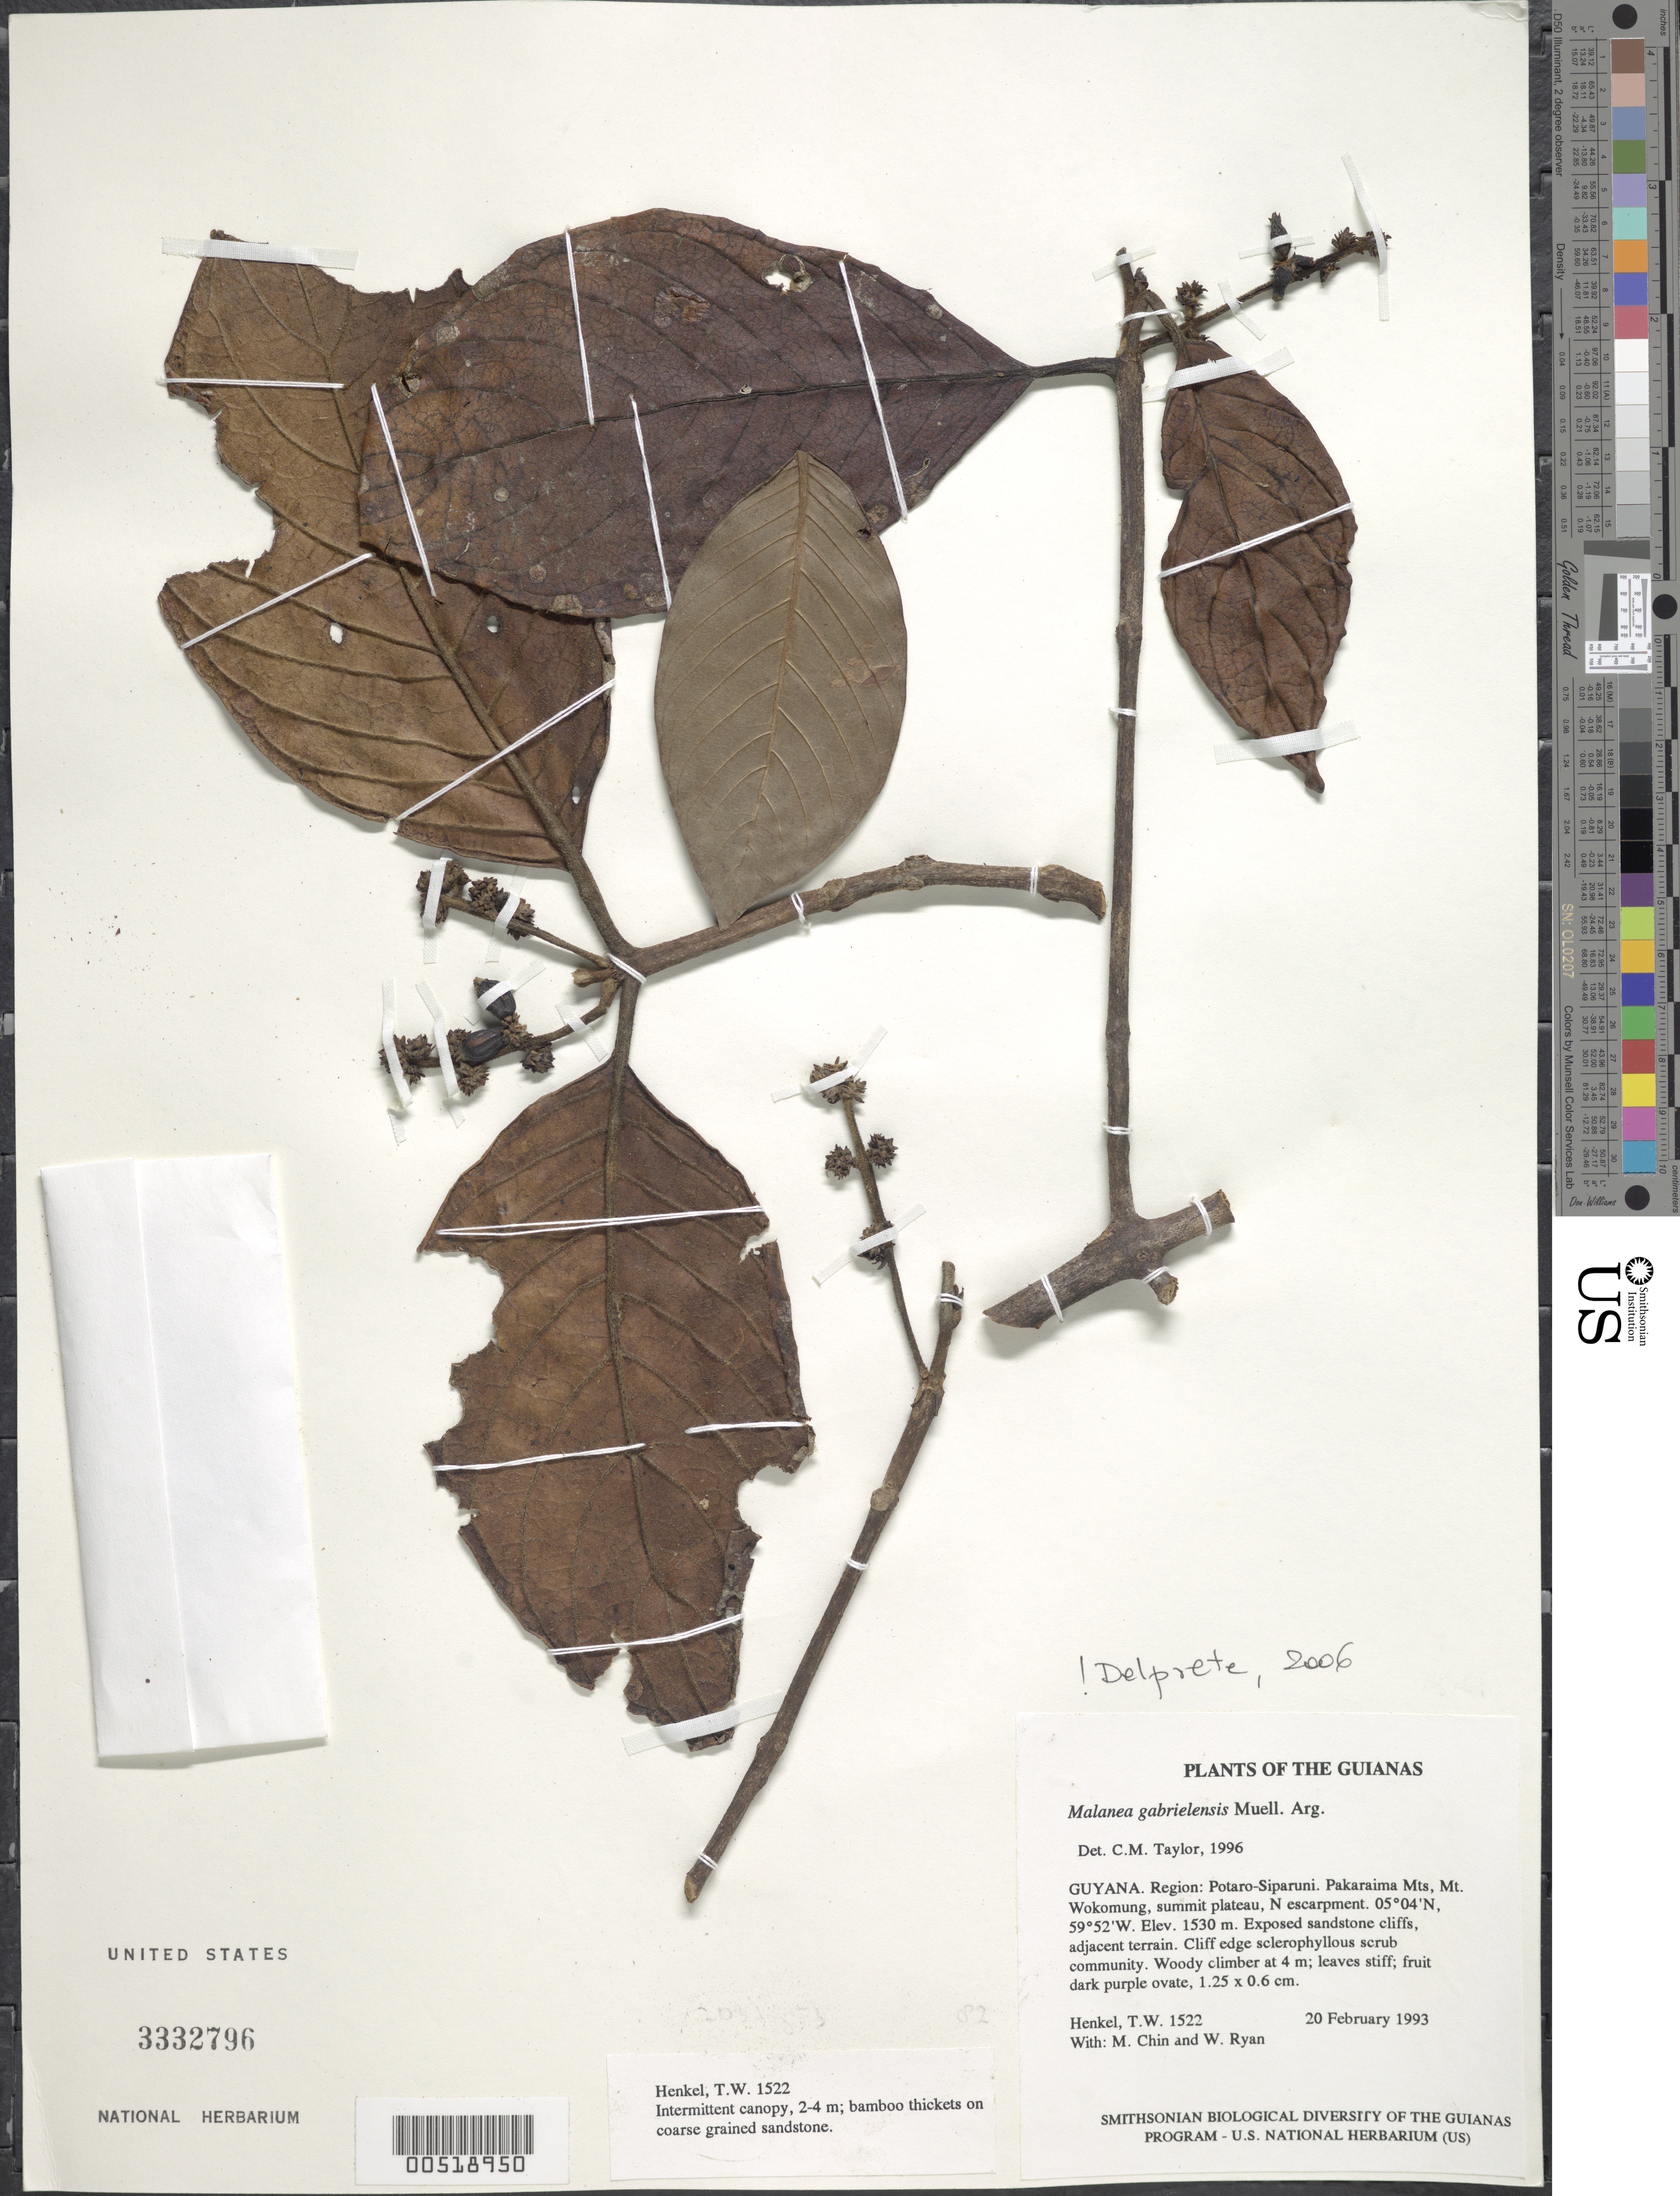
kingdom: Plantae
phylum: Tracheophyta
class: Magnoliopsida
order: Gentianales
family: Rubiaceae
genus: Malanea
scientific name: Malanea gabrielensis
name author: Müll. Arg.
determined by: Delprete, P. G., Herb. de Guyane Cay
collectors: T. Henkel, M. Chin & W. Ryan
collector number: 1522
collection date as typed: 20 February 1993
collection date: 1993-02-20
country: Guyana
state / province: Potaro-Siparuni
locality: Pakaraima Mts, Mt. Wokomung, summit plateau, N escarpment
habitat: Exposed sandstone cliffs, adjacent terrain. Cliff edge sclerophyllous scrub community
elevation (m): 1530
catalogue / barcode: US 3332796